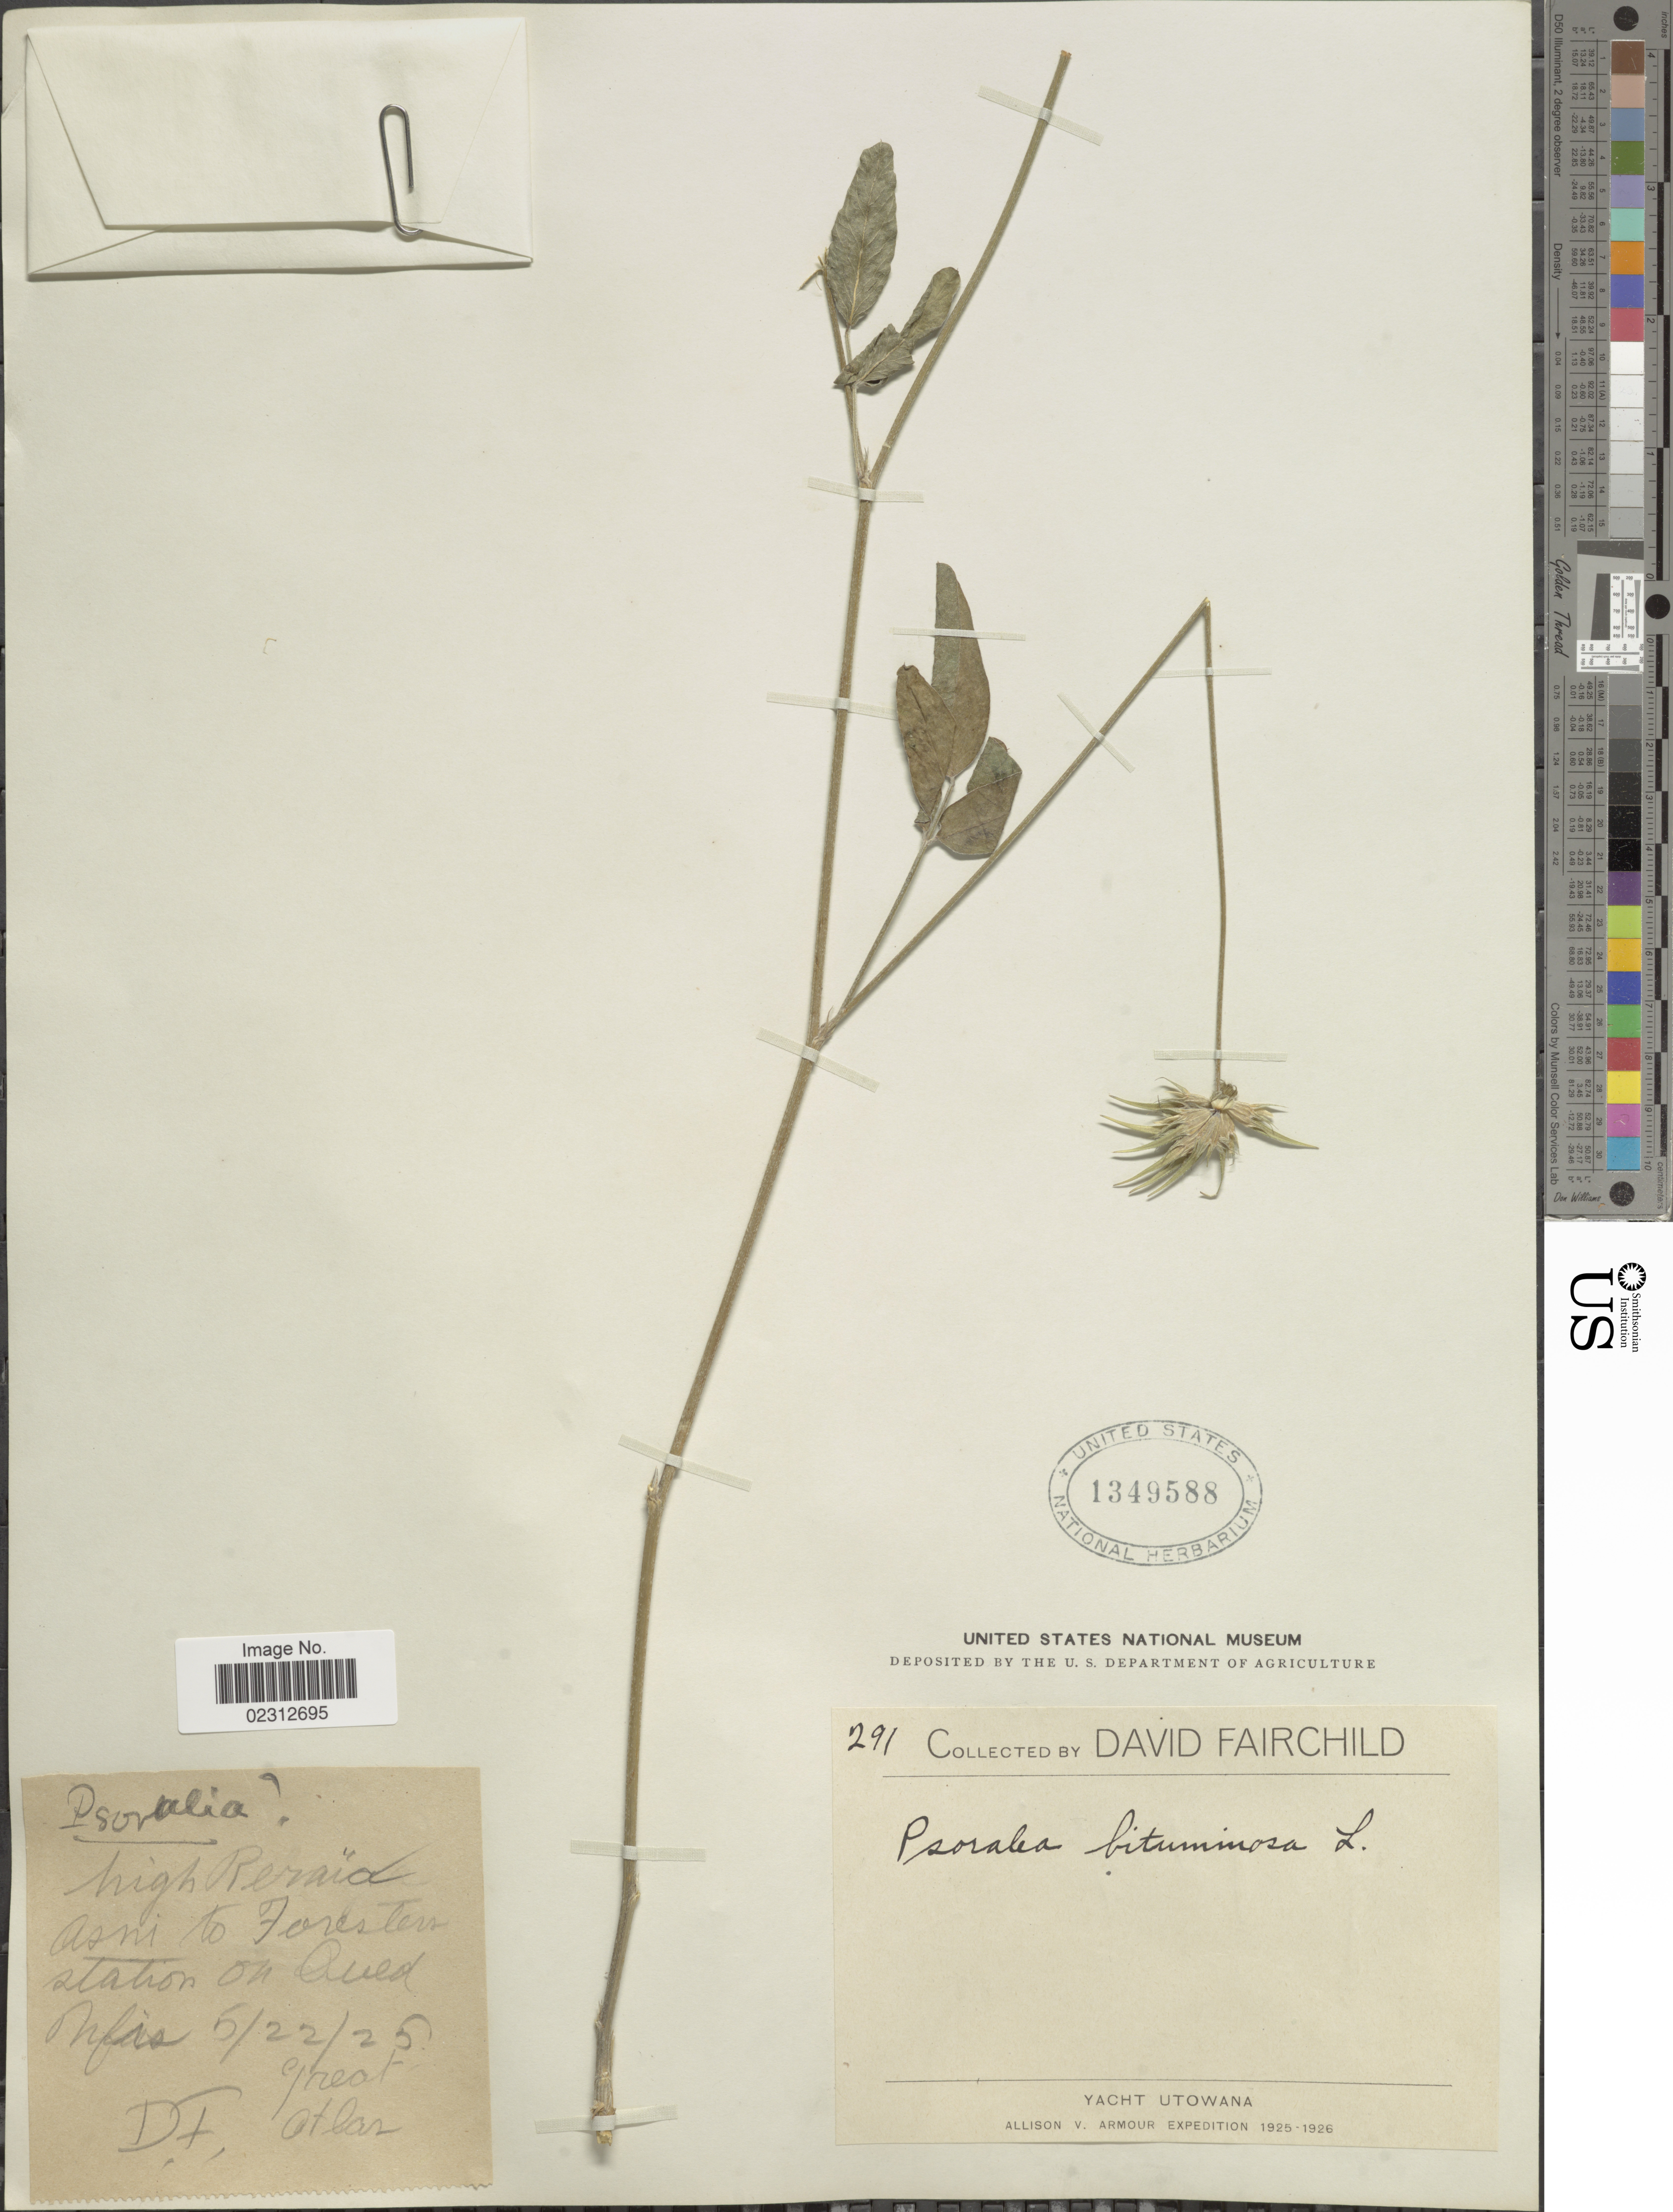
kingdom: Plantae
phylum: Tracheophyta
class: Magnoliopsida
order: Fabales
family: Fabaceae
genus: Bituminaria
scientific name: Bituminaria bituminosa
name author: (L.) C.H. Stirt.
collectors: D. Fairchild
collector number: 291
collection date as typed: Transcribed d/m/y: 22/5/25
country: Morocco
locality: Asni to Foresters station on Oued Nfis.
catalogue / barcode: US 1349588